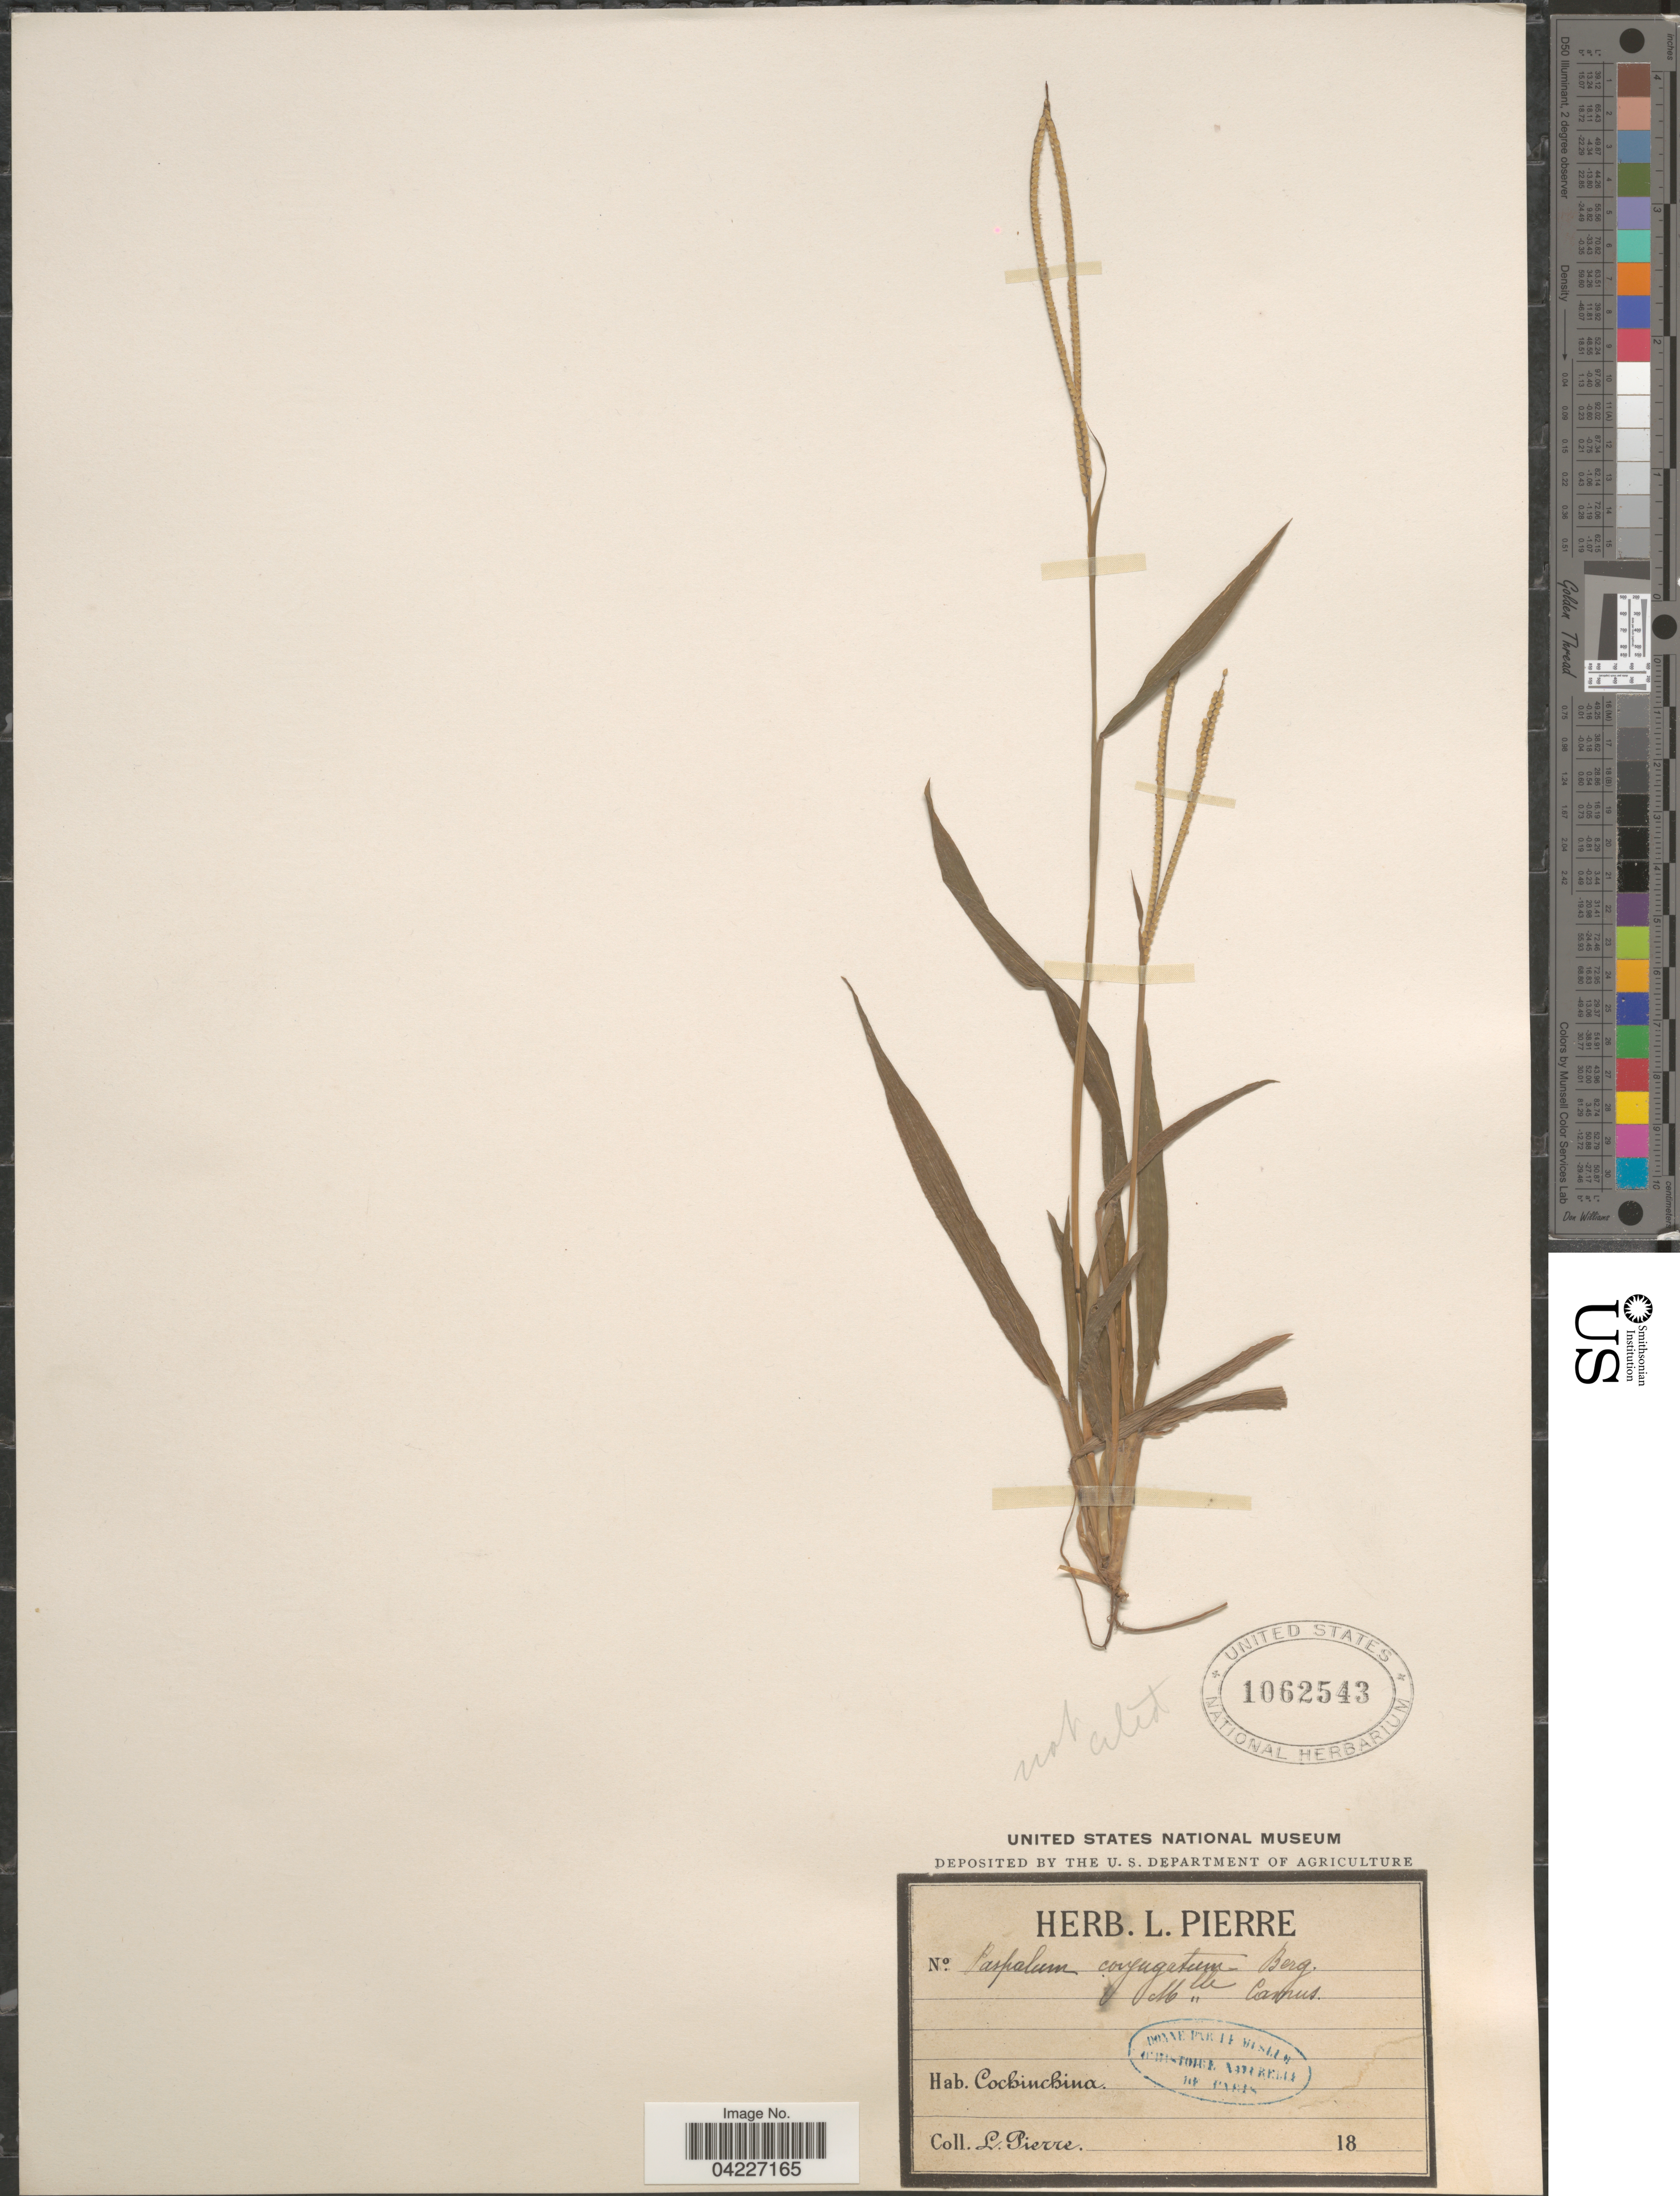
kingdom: Plantae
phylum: Tracheophyta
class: Liliopsida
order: Poales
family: Poaceae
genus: Paspalum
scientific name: Paspalum conjugatum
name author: P.J. Bergius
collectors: L. Pierre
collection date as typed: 18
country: Vietnam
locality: Cochinchina.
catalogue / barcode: US 1062543